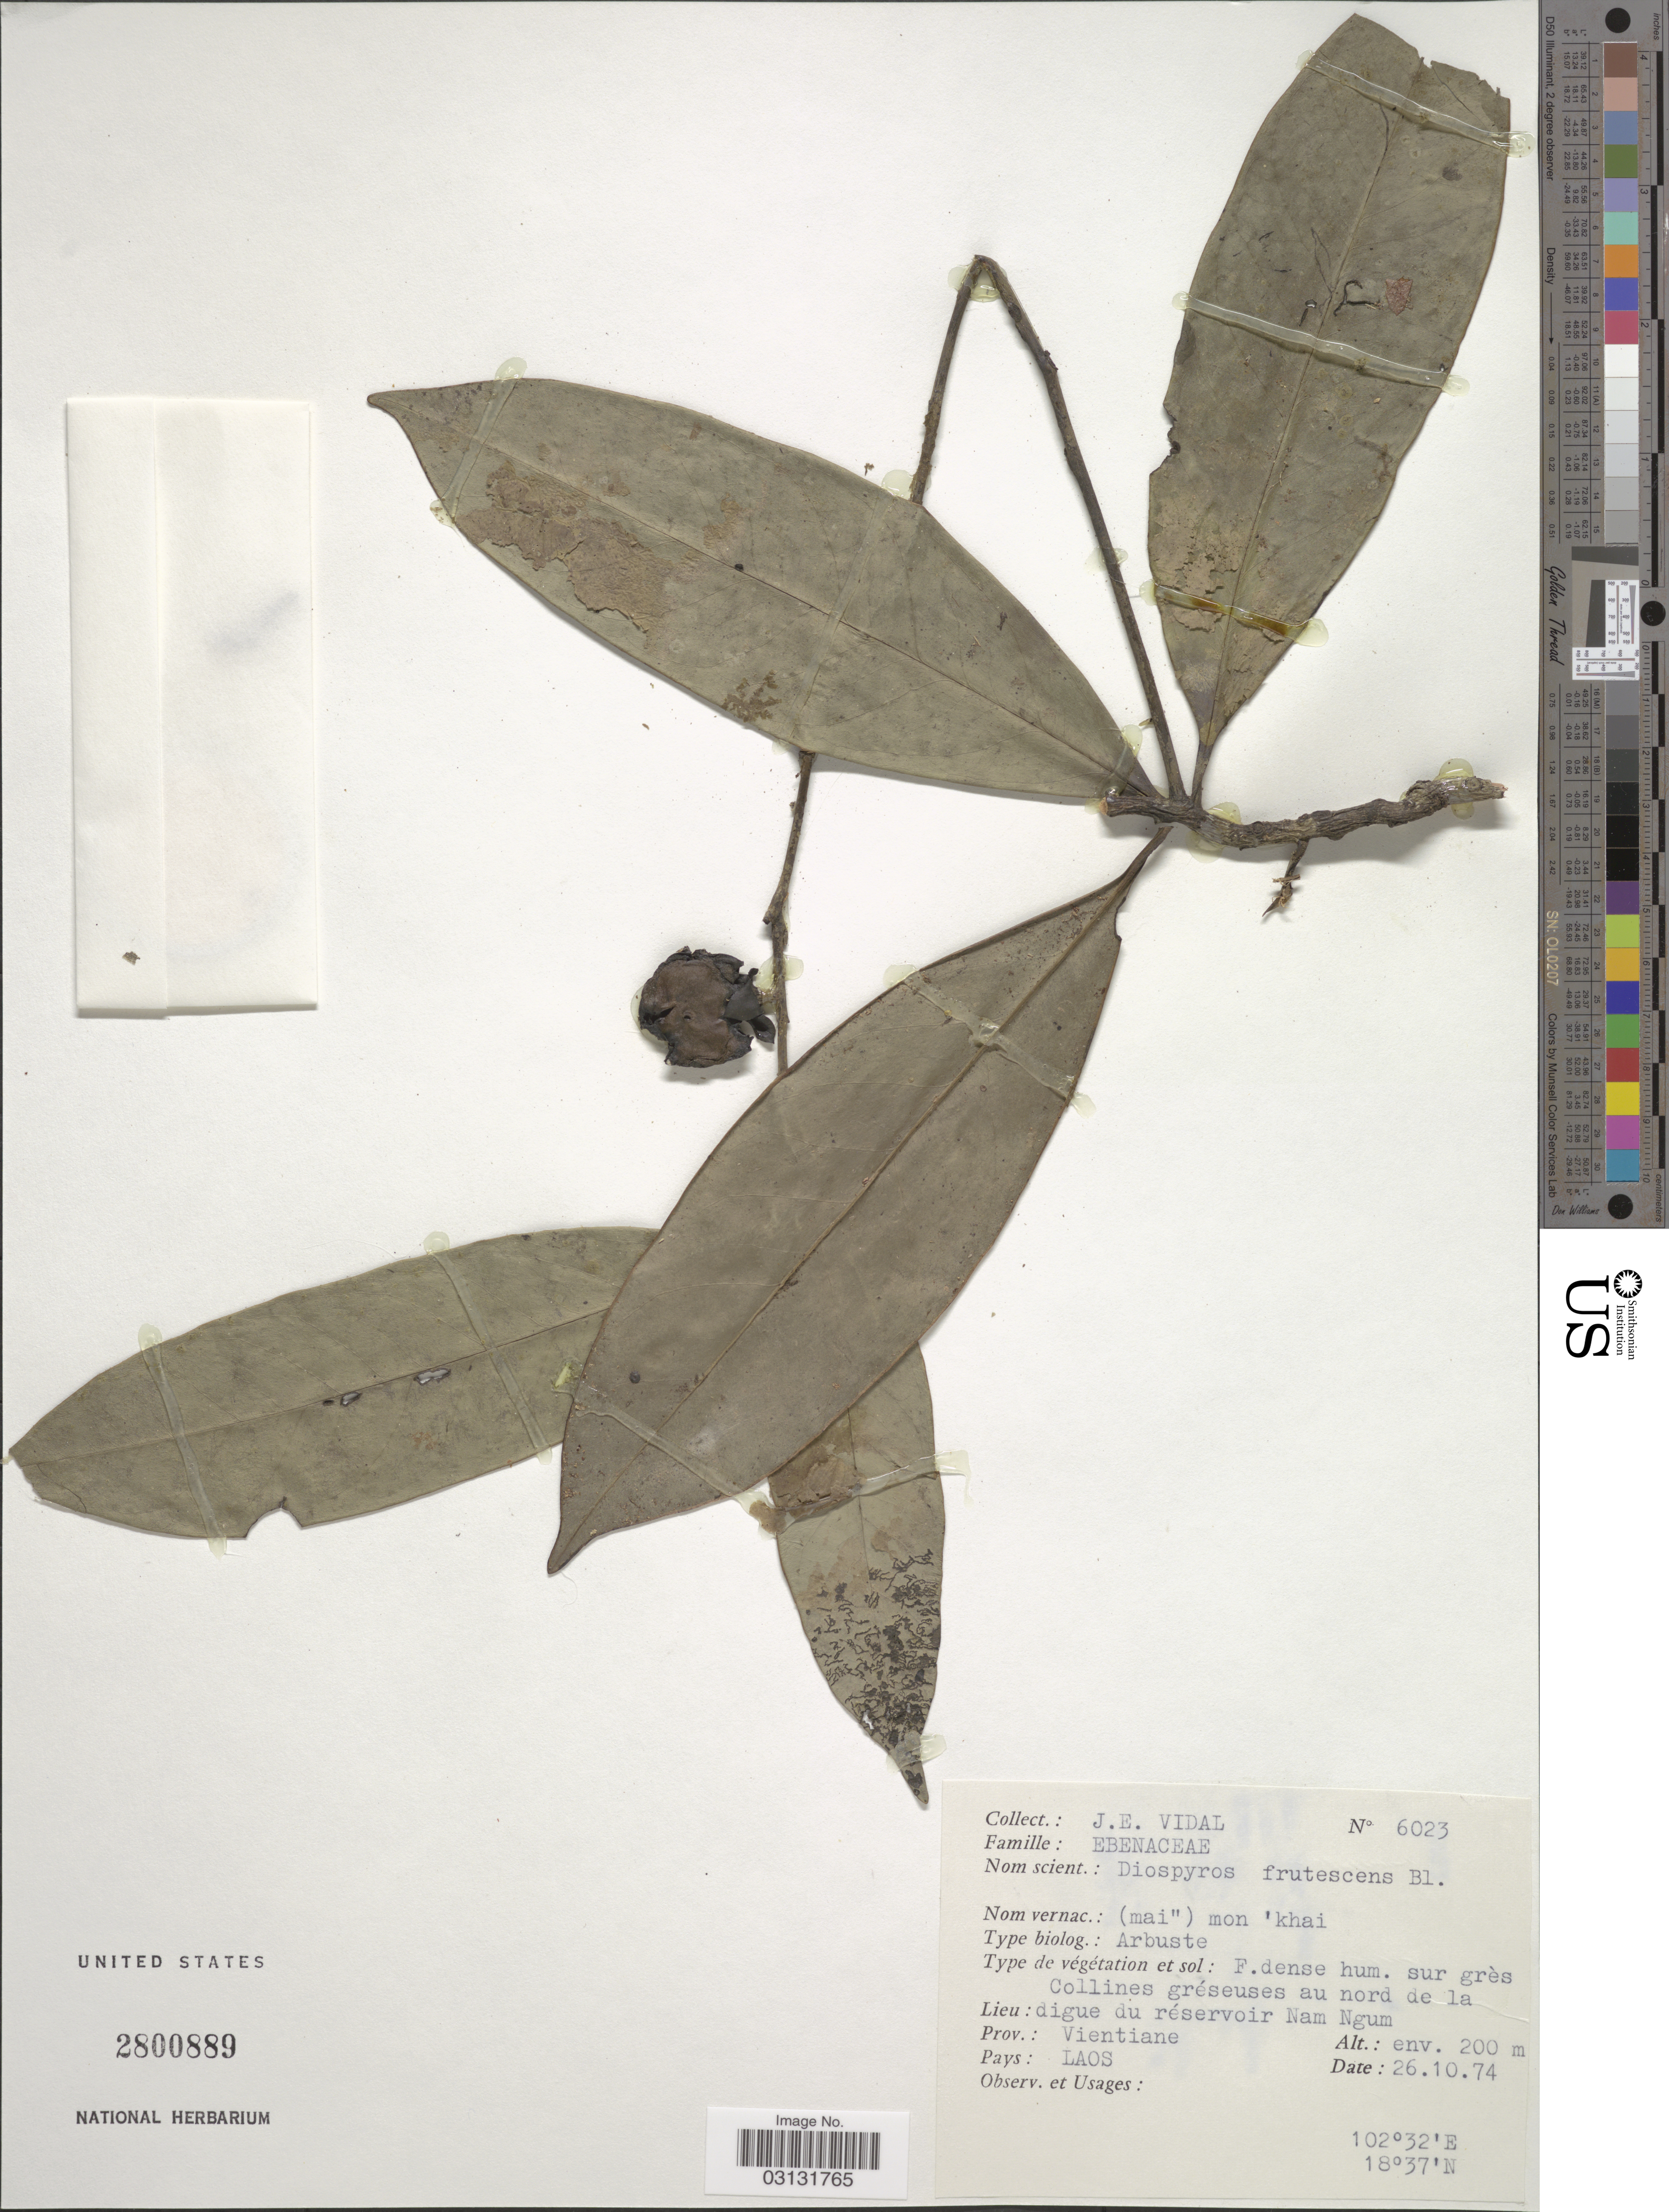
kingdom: Plantae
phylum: Tracheophyta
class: Magnoliopsida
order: Ericales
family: Ebenaceae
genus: Diospyros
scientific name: Diospyros frutescens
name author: Blume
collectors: J. E. Vidal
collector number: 6023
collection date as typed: Transcribed d/m/y: 26/10/74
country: Laos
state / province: Viangchan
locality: Digue du réservoir Nam Ngum. Vientiane.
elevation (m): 200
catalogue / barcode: US 2800889